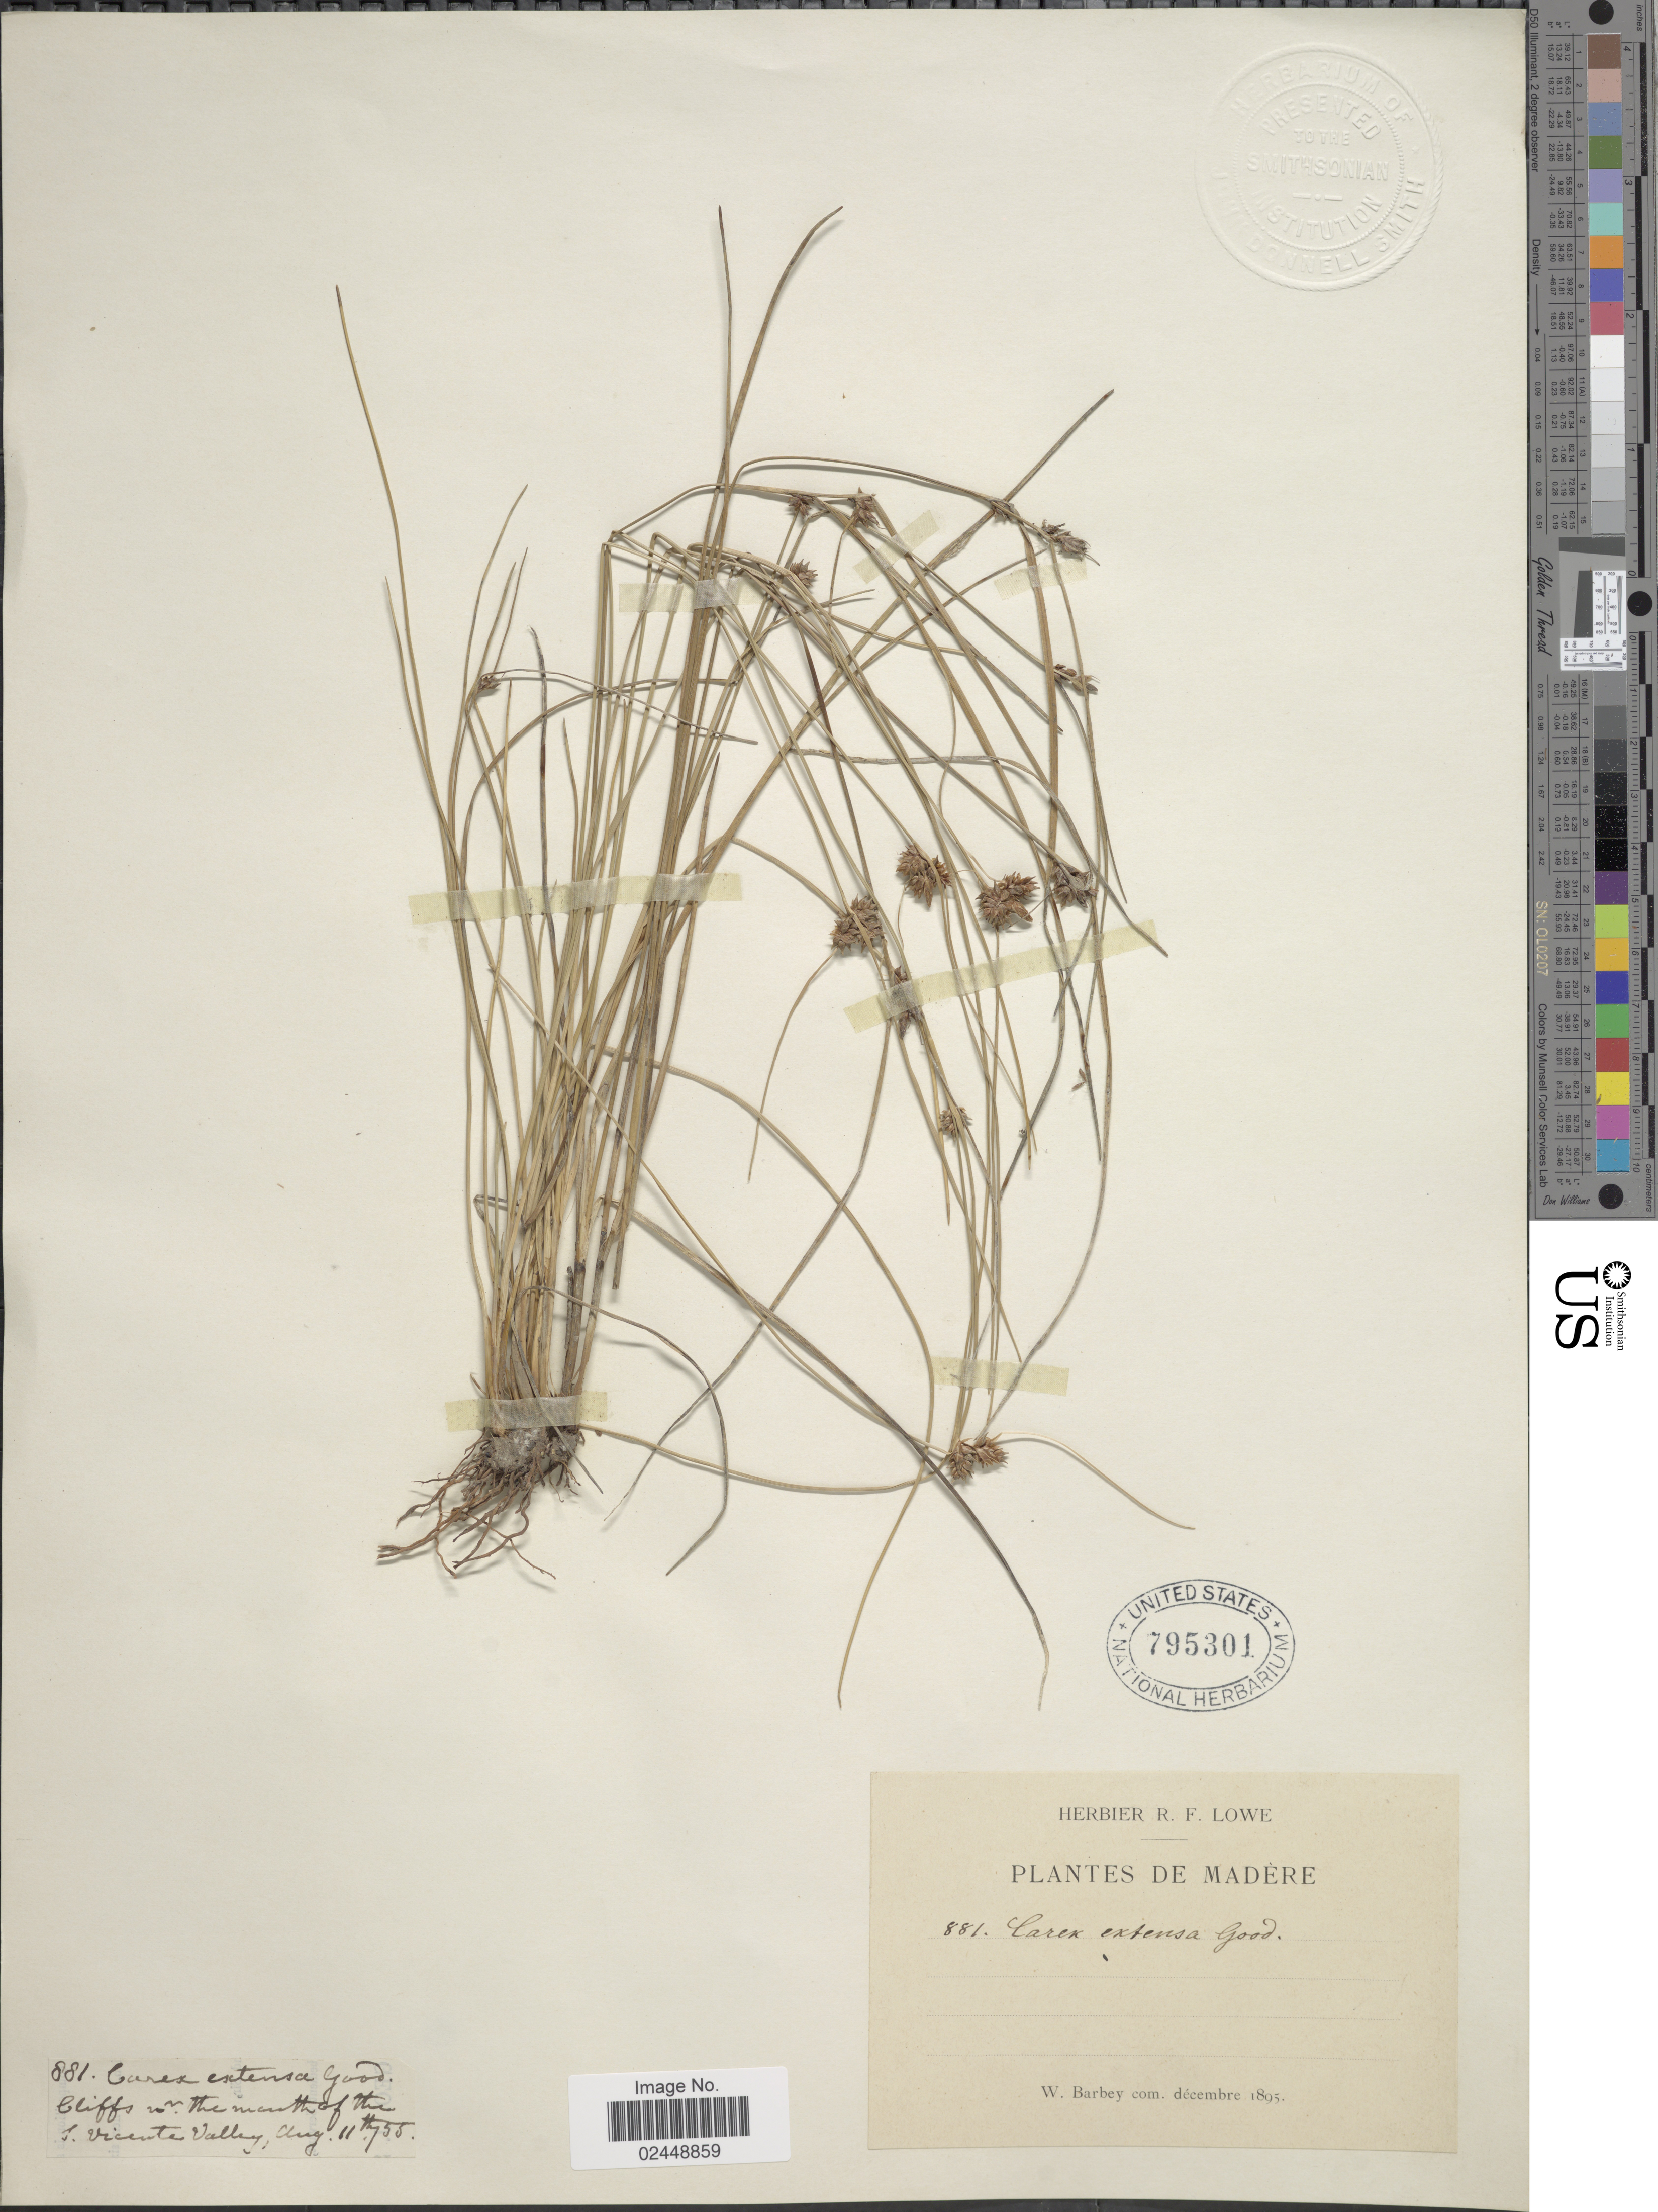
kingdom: Plantae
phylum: Tracheophyta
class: Liliopsida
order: Poales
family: Cyperaceae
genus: Carex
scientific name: Carex extensa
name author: Gooden.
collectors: ex herb. R. F. Lowe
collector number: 881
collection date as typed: Transcribed d/m/y: 11/8/55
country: Portugal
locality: De Madere, cliffs on the math [interpreted] of the S. Vicente Valley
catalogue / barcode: US 795301